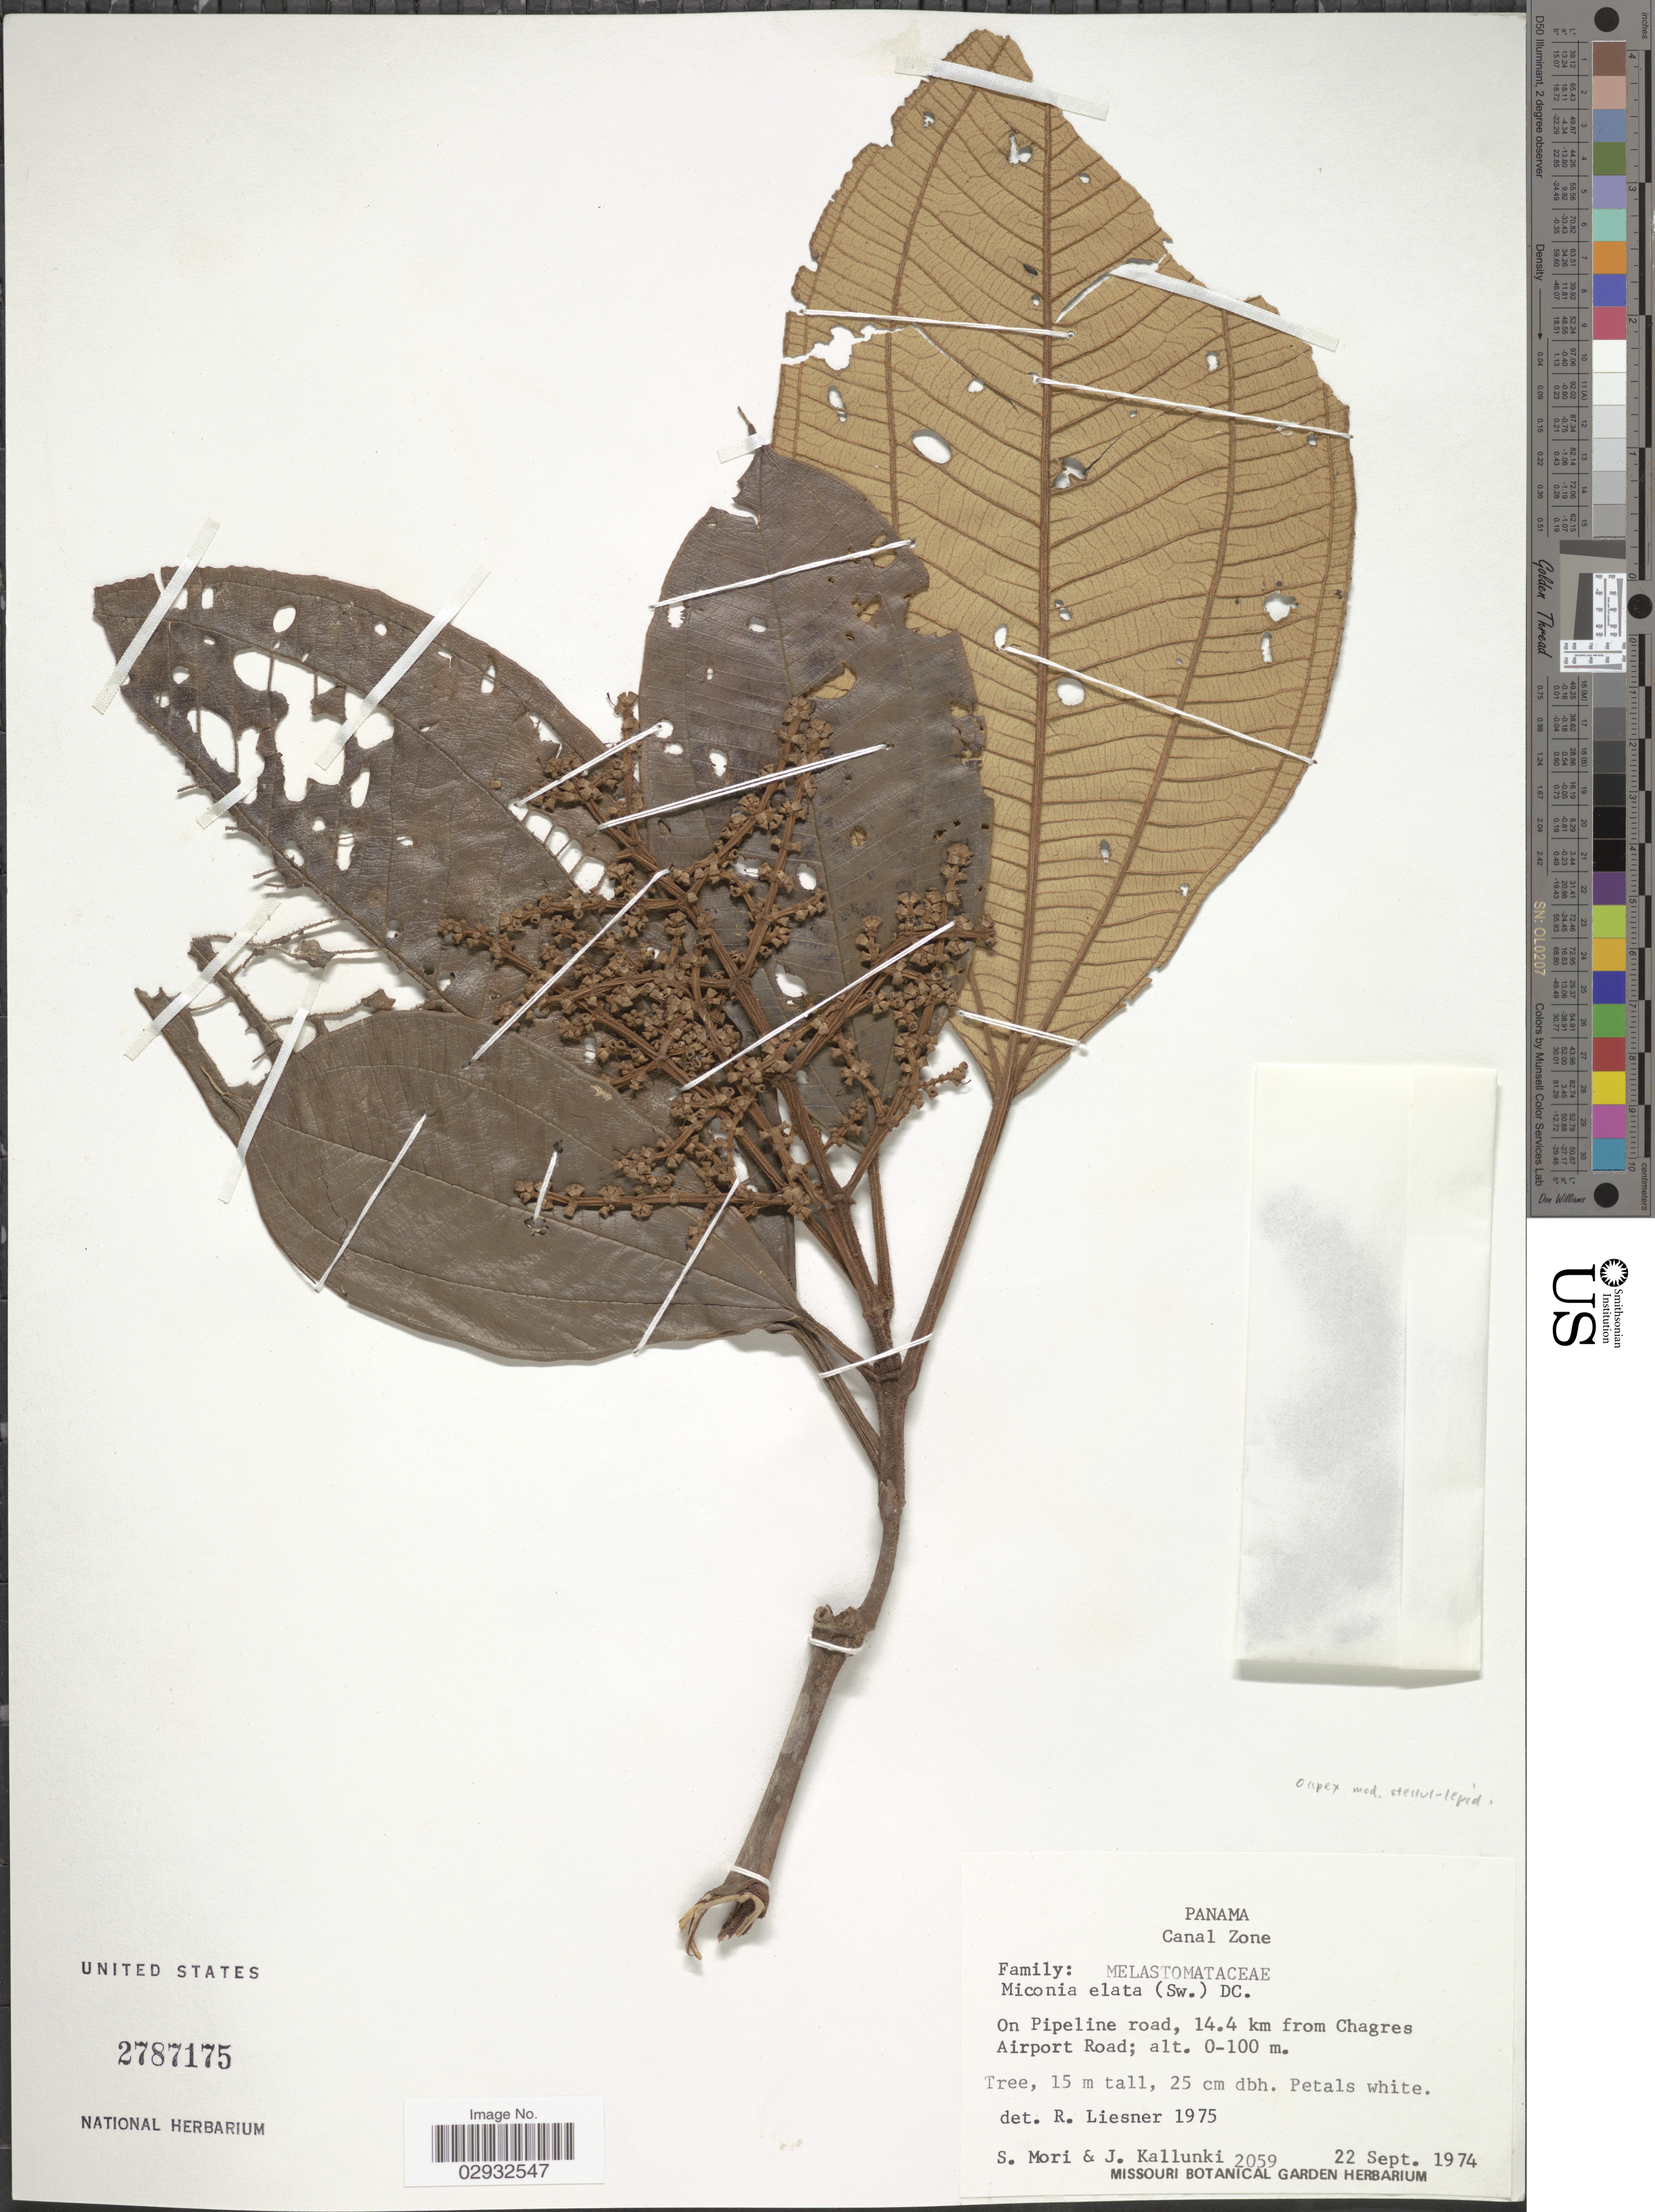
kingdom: Plantae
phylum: Tracheophyta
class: Magnoliopsida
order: Myrtales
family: Melastomataceae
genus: Miconia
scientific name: Miconia elata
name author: (Sw.) DC.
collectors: S. Mori & J. Kallunki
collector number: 2059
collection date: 1974-09-22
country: Panama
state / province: Colón / Panamá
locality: Canal Zone. On Pipeline road, 14.4 km from Chagres Airport Road.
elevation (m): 0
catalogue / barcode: US 278175